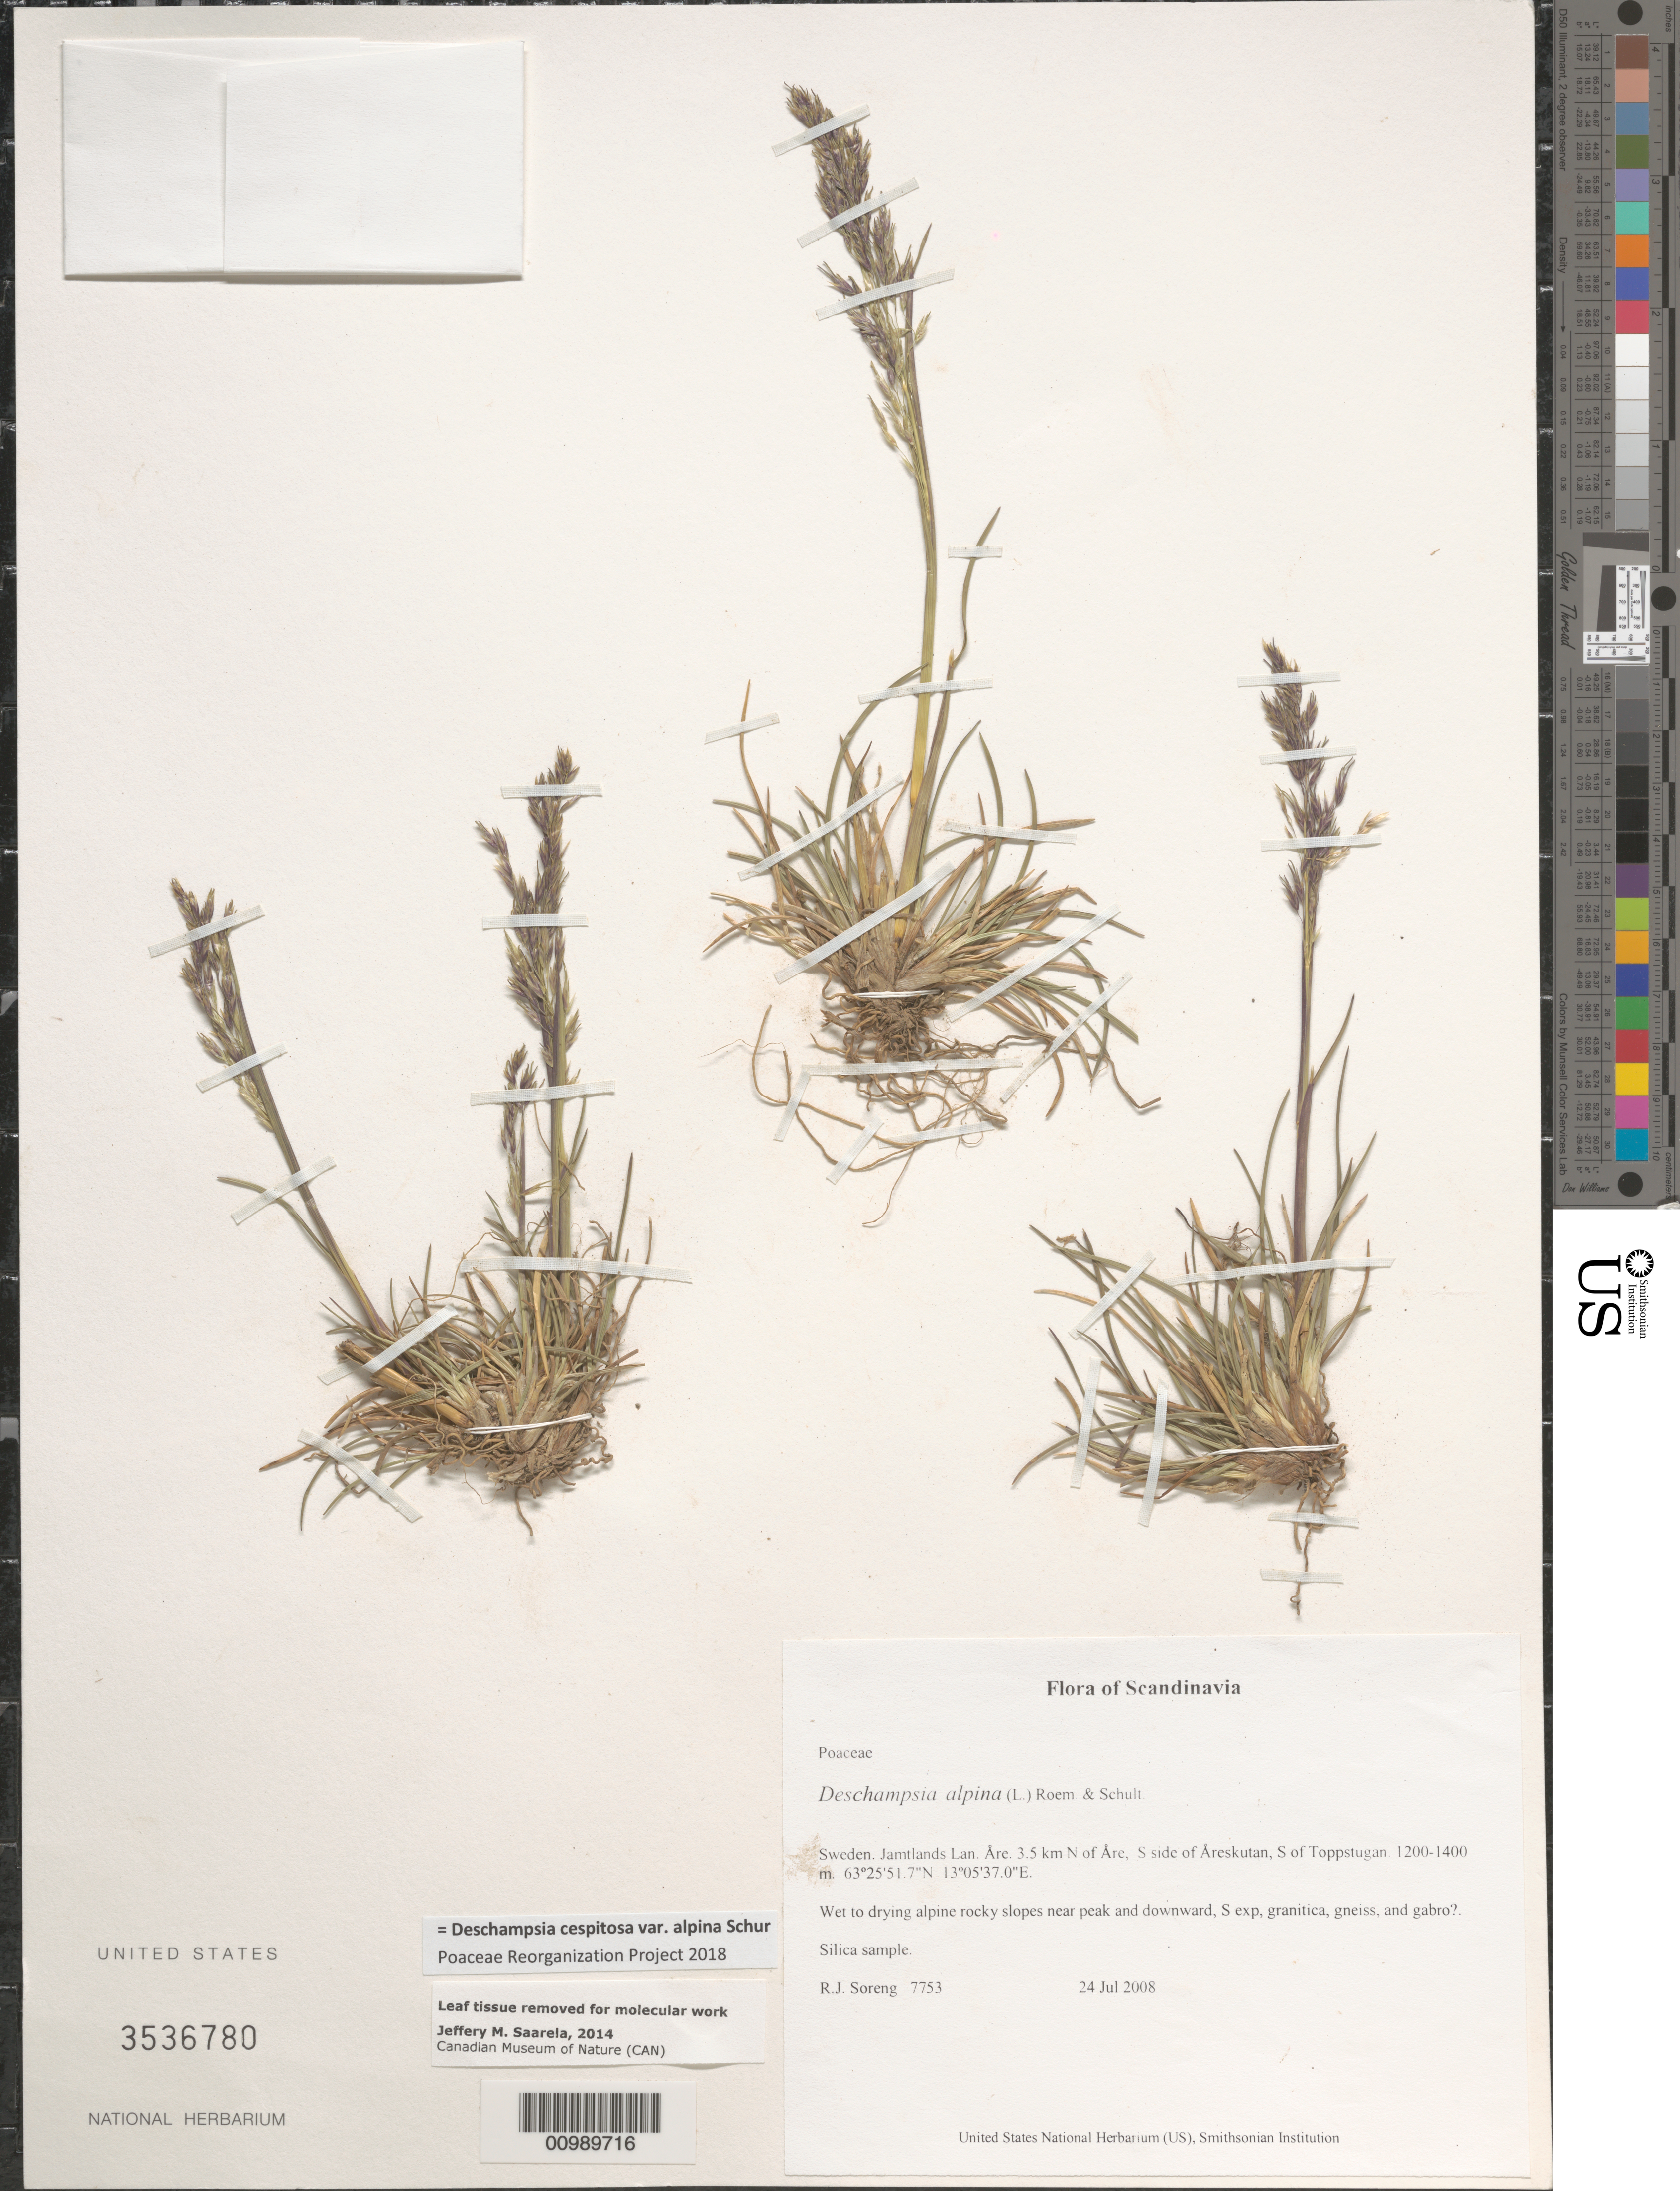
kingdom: Plantae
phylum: Tracheophyta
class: Liliopsida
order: Poales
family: Poaceae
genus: Deschampsia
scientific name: Deschampsia cespitosa var. alpina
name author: Vasey ex W.J. Beal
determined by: Poaceae Reorganization Project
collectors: R. J. Soreng & N. L. Soreng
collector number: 7753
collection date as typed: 24 Jul 2008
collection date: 2008-07-24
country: Sweden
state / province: Jämtland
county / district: Åre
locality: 3.5 km N of Åre, S side of Åreskutan, S of Toppstugan.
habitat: Wet to drying alpine rocky slopes near peak and downward, S exp, granitica, gneiss, and gabro?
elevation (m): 1200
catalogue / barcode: US 3536780